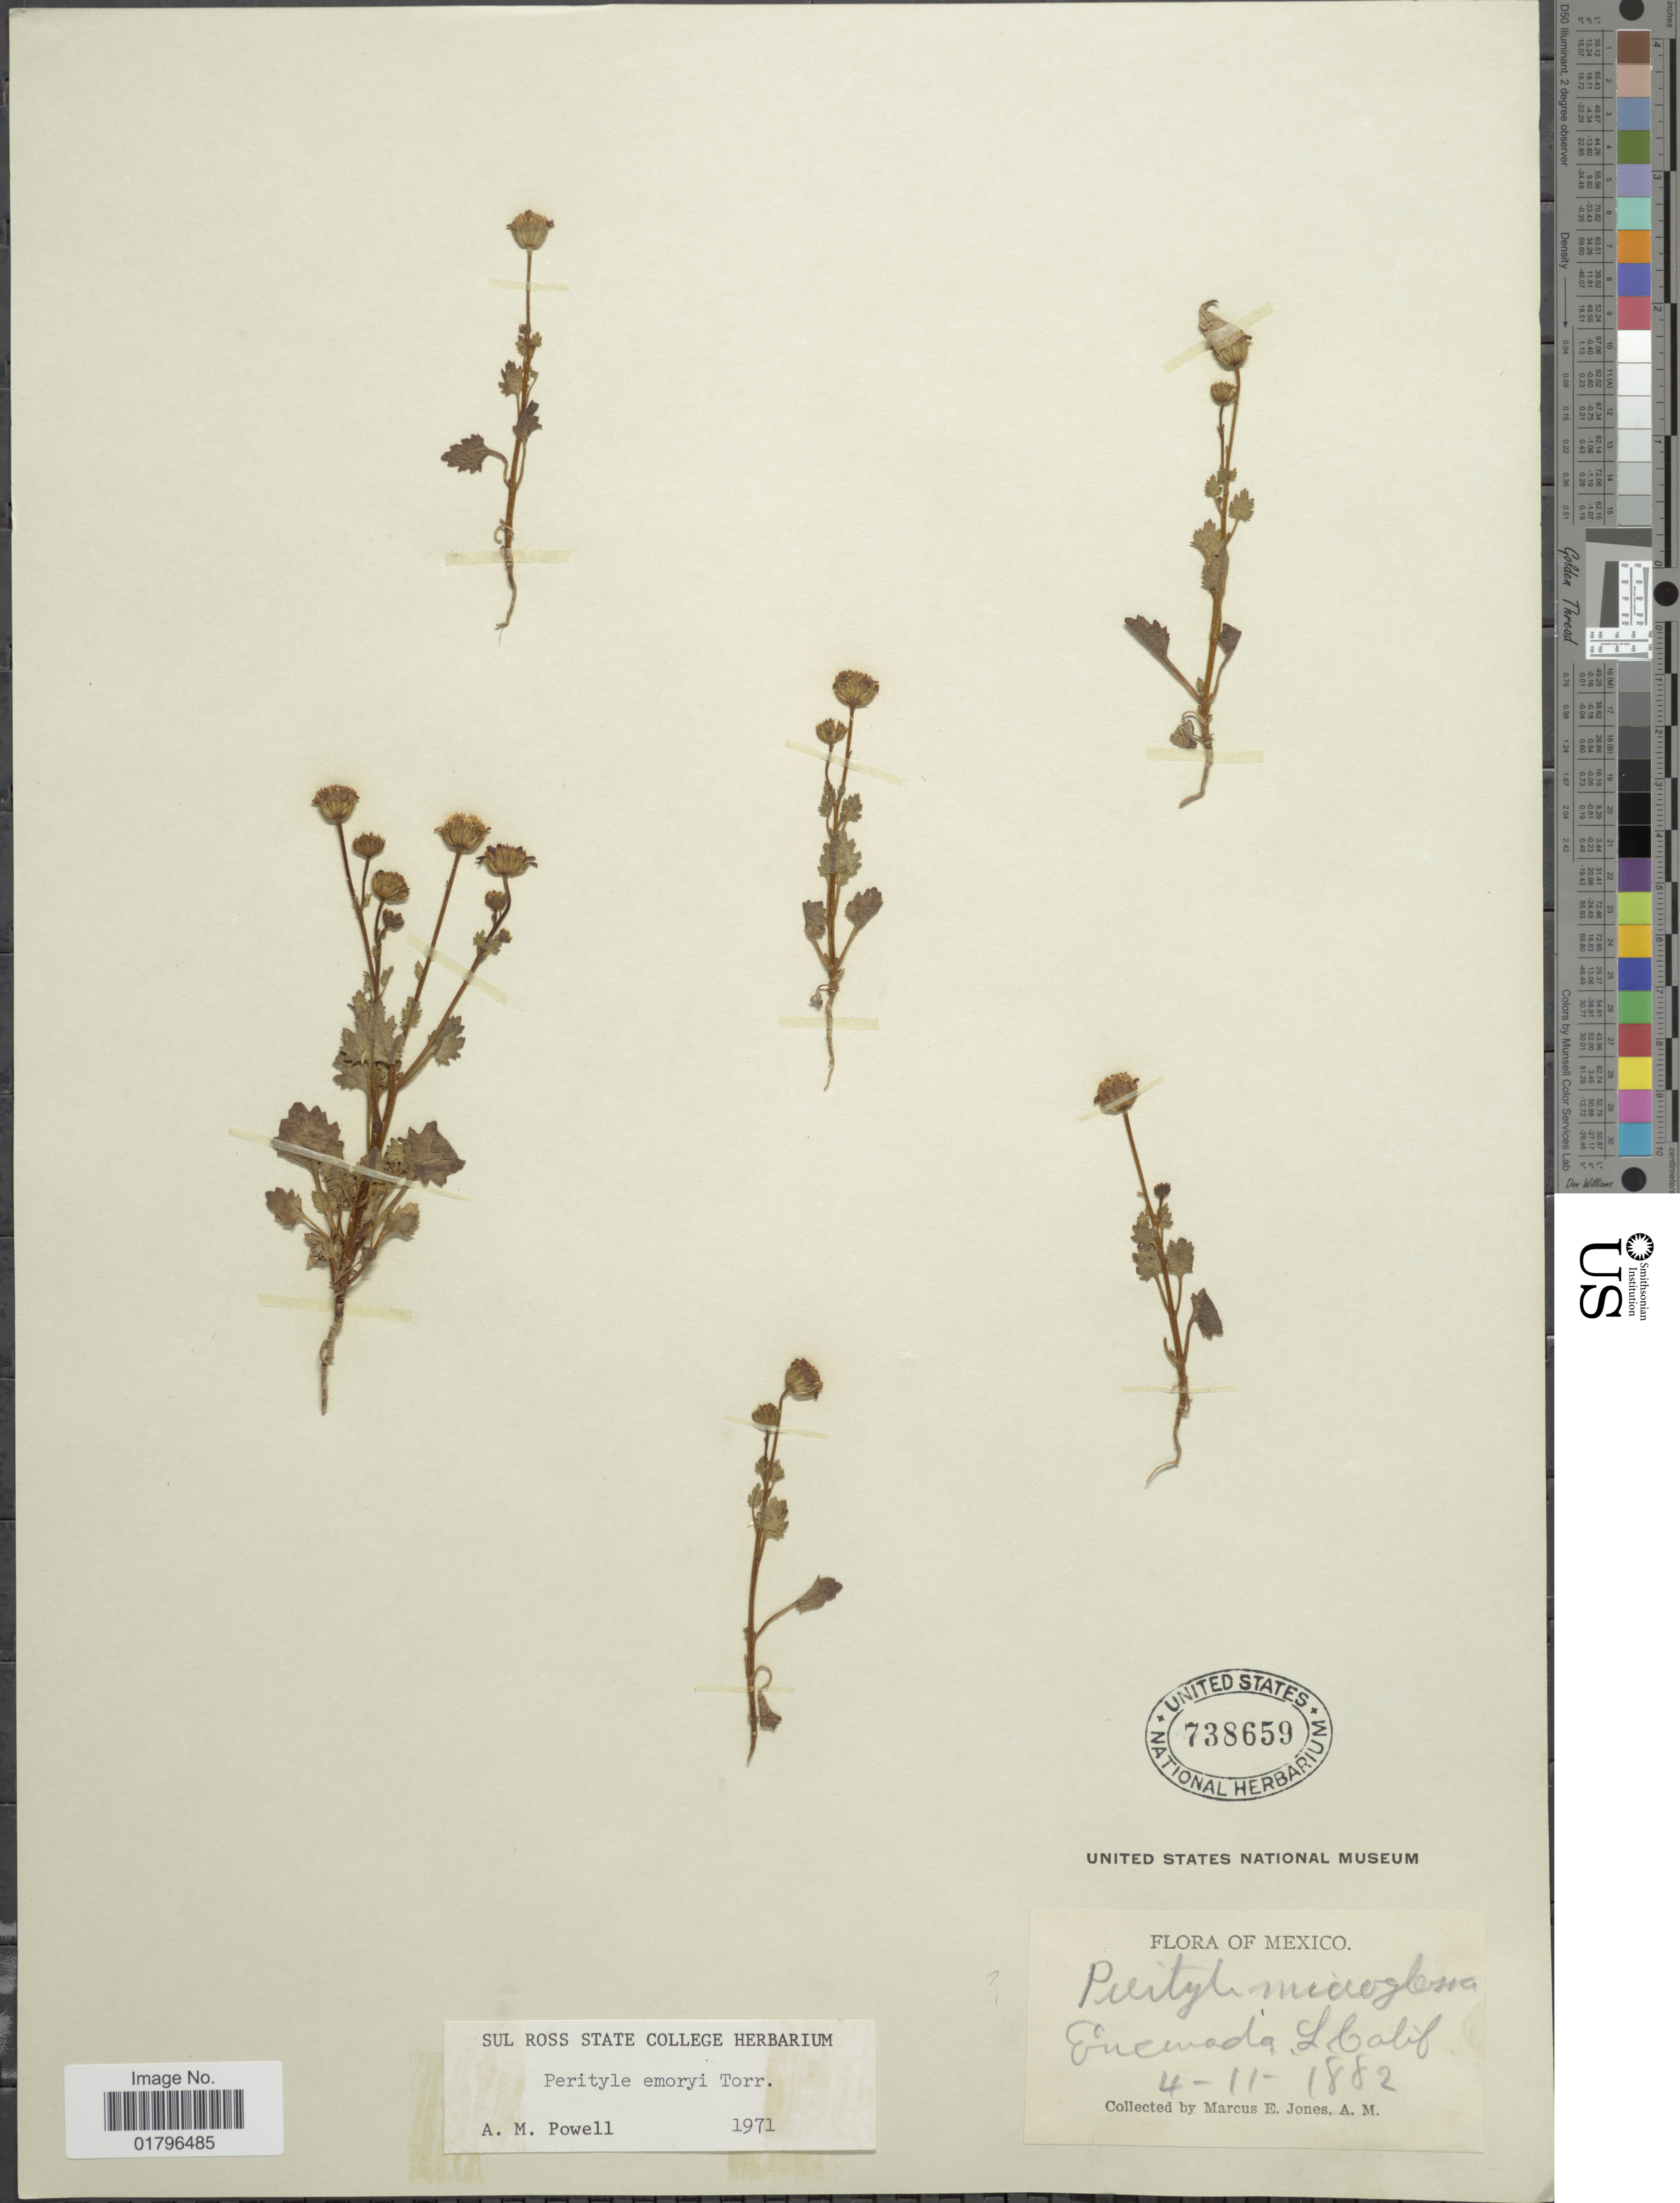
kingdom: Plantae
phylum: Tracheophyta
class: Magnoliopsida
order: Asterales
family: Asteraceae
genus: Perityle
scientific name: Perityle emoryi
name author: Torr.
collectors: M. E. Jones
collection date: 1882-04-11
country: Mexico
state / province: Baja California Sur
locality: Grenada, L. Calif.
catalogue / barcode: US 738659